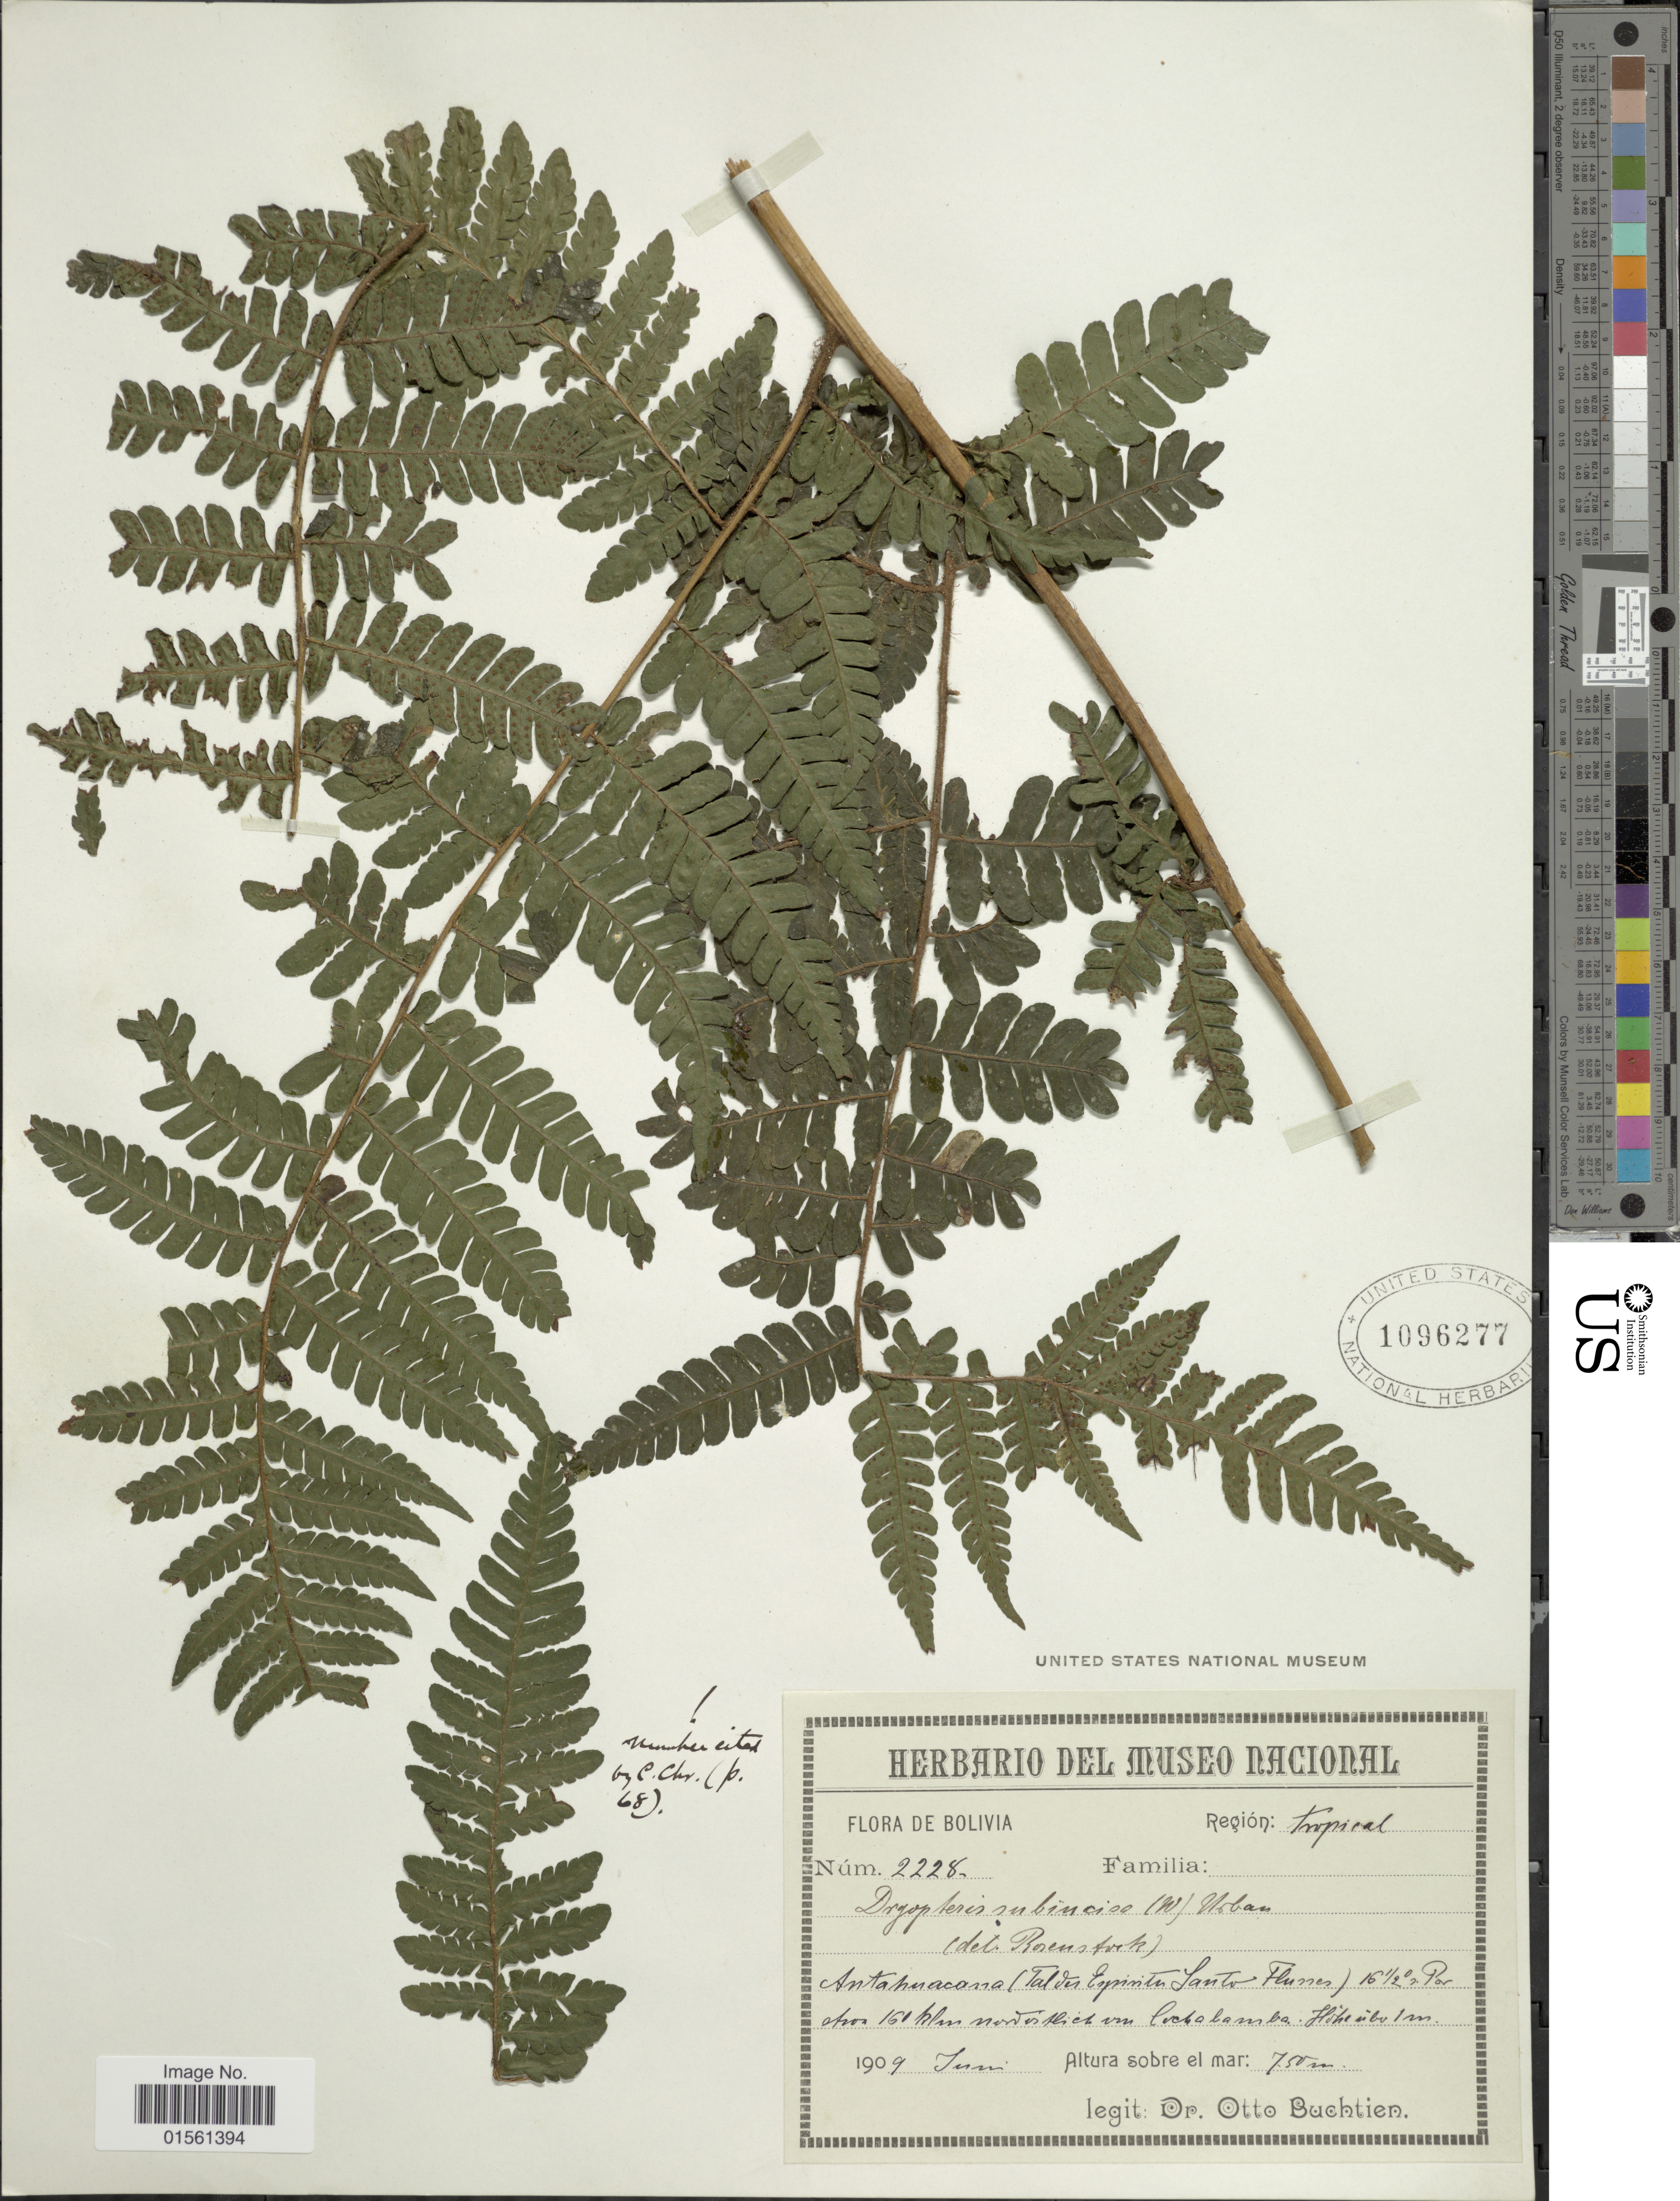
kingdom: Plantae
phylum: Tracheophyta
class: Polypodiopsida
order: Polypodiales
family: Dryopteridaceae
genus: Megalastrum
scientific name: Megalastrum subincisum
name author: (Willd.) A.R. Sm. & R.C. Moran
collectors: O. Buchtien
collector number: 2228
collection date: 1909-06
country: Bolivia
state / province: Cochabamba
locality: Region Tropical, Antahuacana (Valley Espiritu Santo River) 160 km N from Cochabamba.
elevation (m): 750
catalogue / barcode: US 1096277